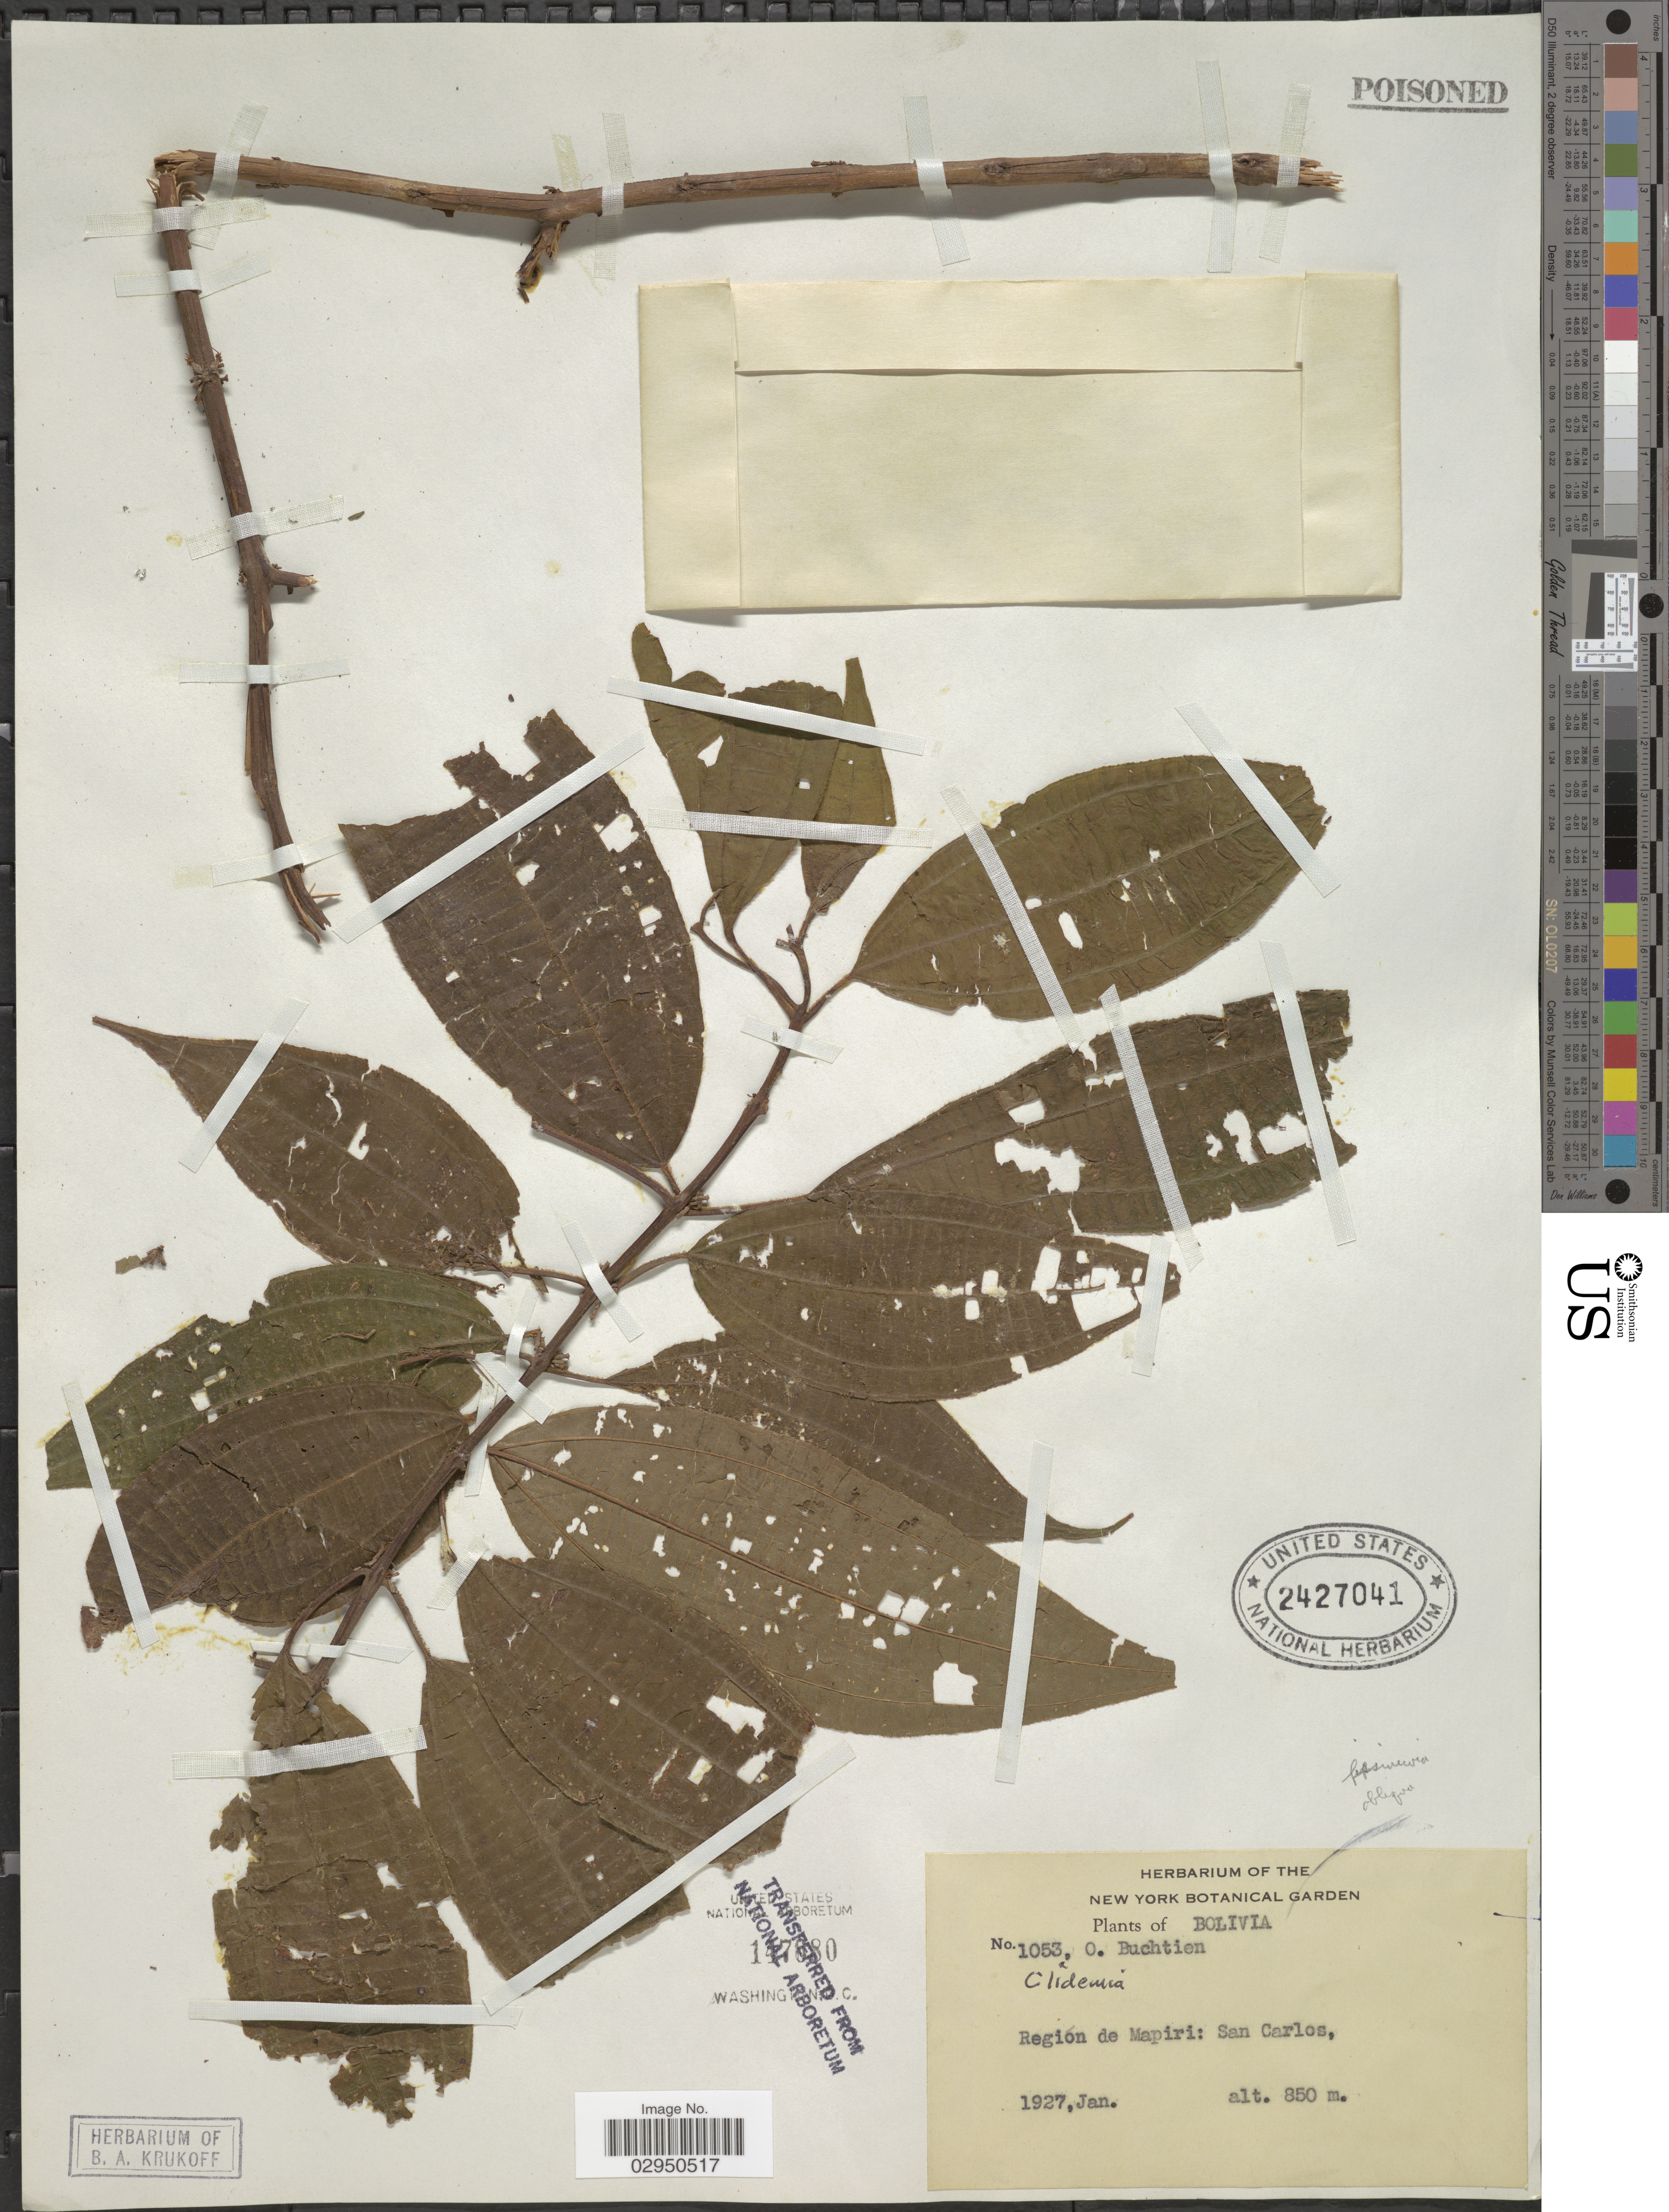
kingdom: Plantae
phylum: Tracheophyta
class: Magnoliopsida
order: Myrtales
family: Melastomataceae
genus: Clidemia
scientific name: Clidemia obliqua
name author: Cogn.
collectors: O. Buchtien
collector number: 1053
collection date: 1927-01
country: Bolivia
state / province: La Paz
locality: Region de Mapiri: San Carlos.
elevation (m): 850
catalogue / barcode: US 2427041